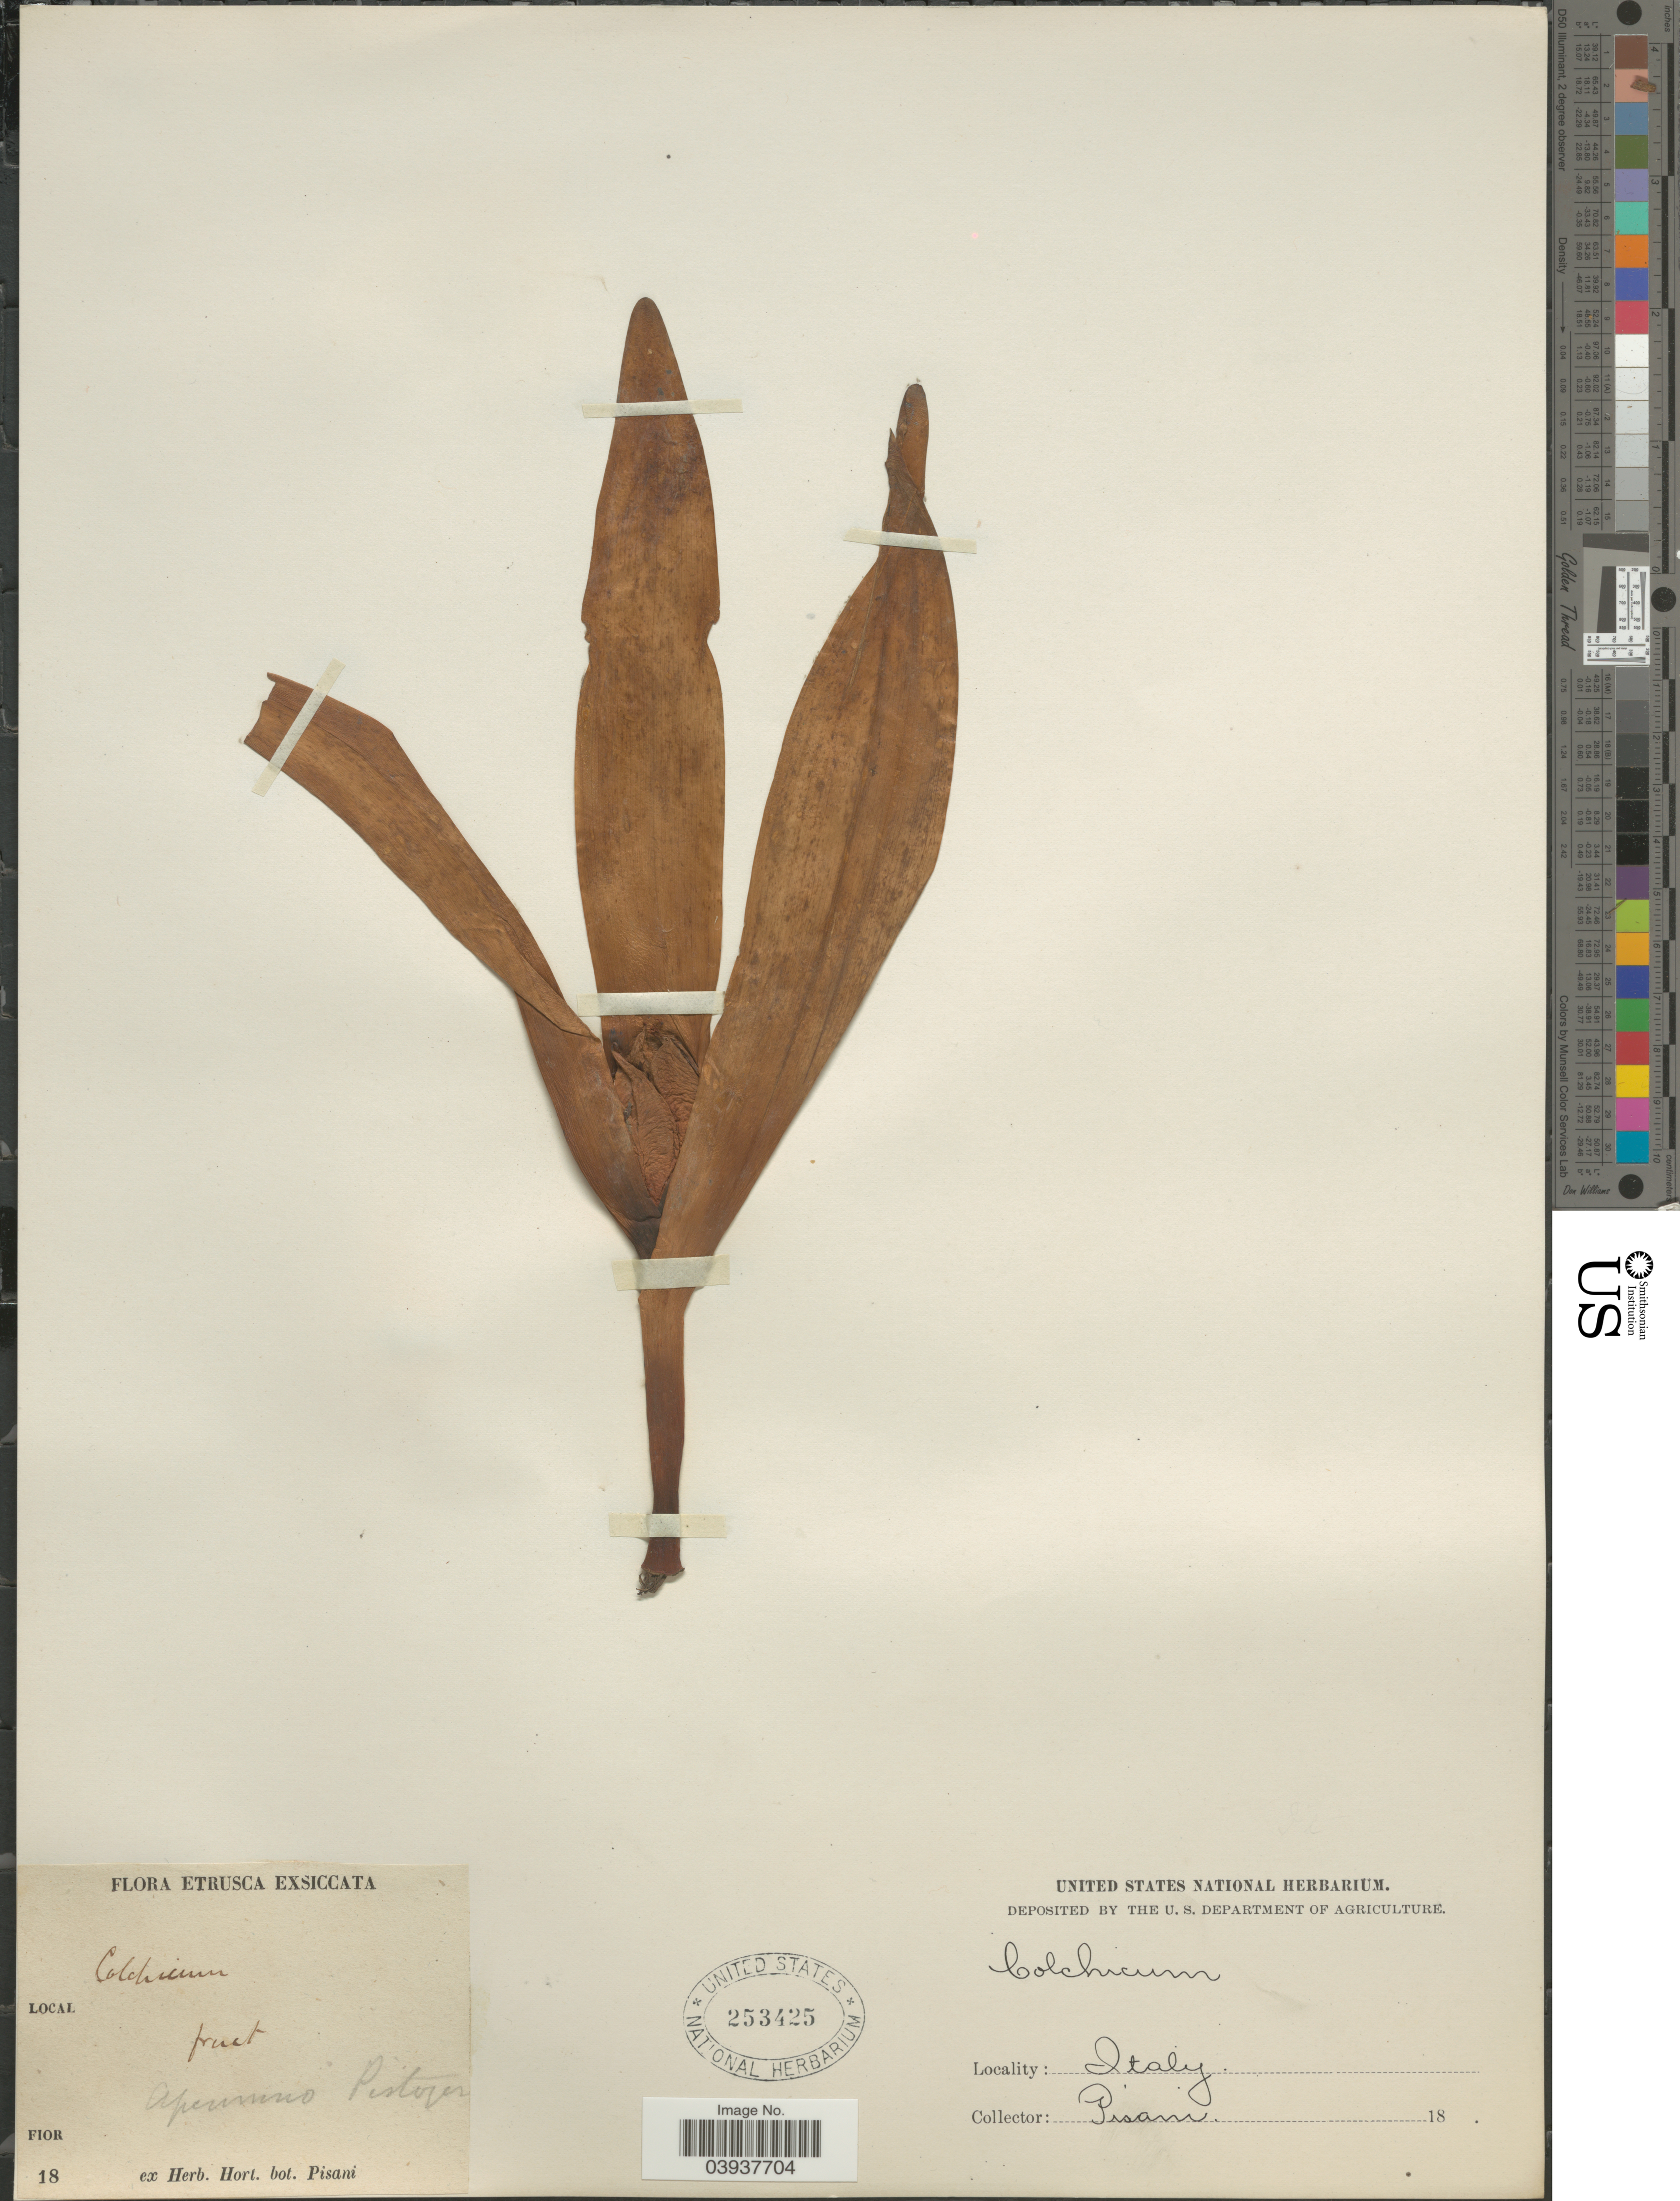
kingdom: Plantae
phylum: Tracheophyta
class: Liliopsida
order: Liliales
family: Colchicaceae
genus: Colchicum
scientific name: Colchicum sp.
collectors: ex herb. Hort. Bot. Pisani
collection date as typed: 18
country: Italy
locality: Etrusca. Apennino Pistoyer [interpreted].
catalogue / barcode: US 253425